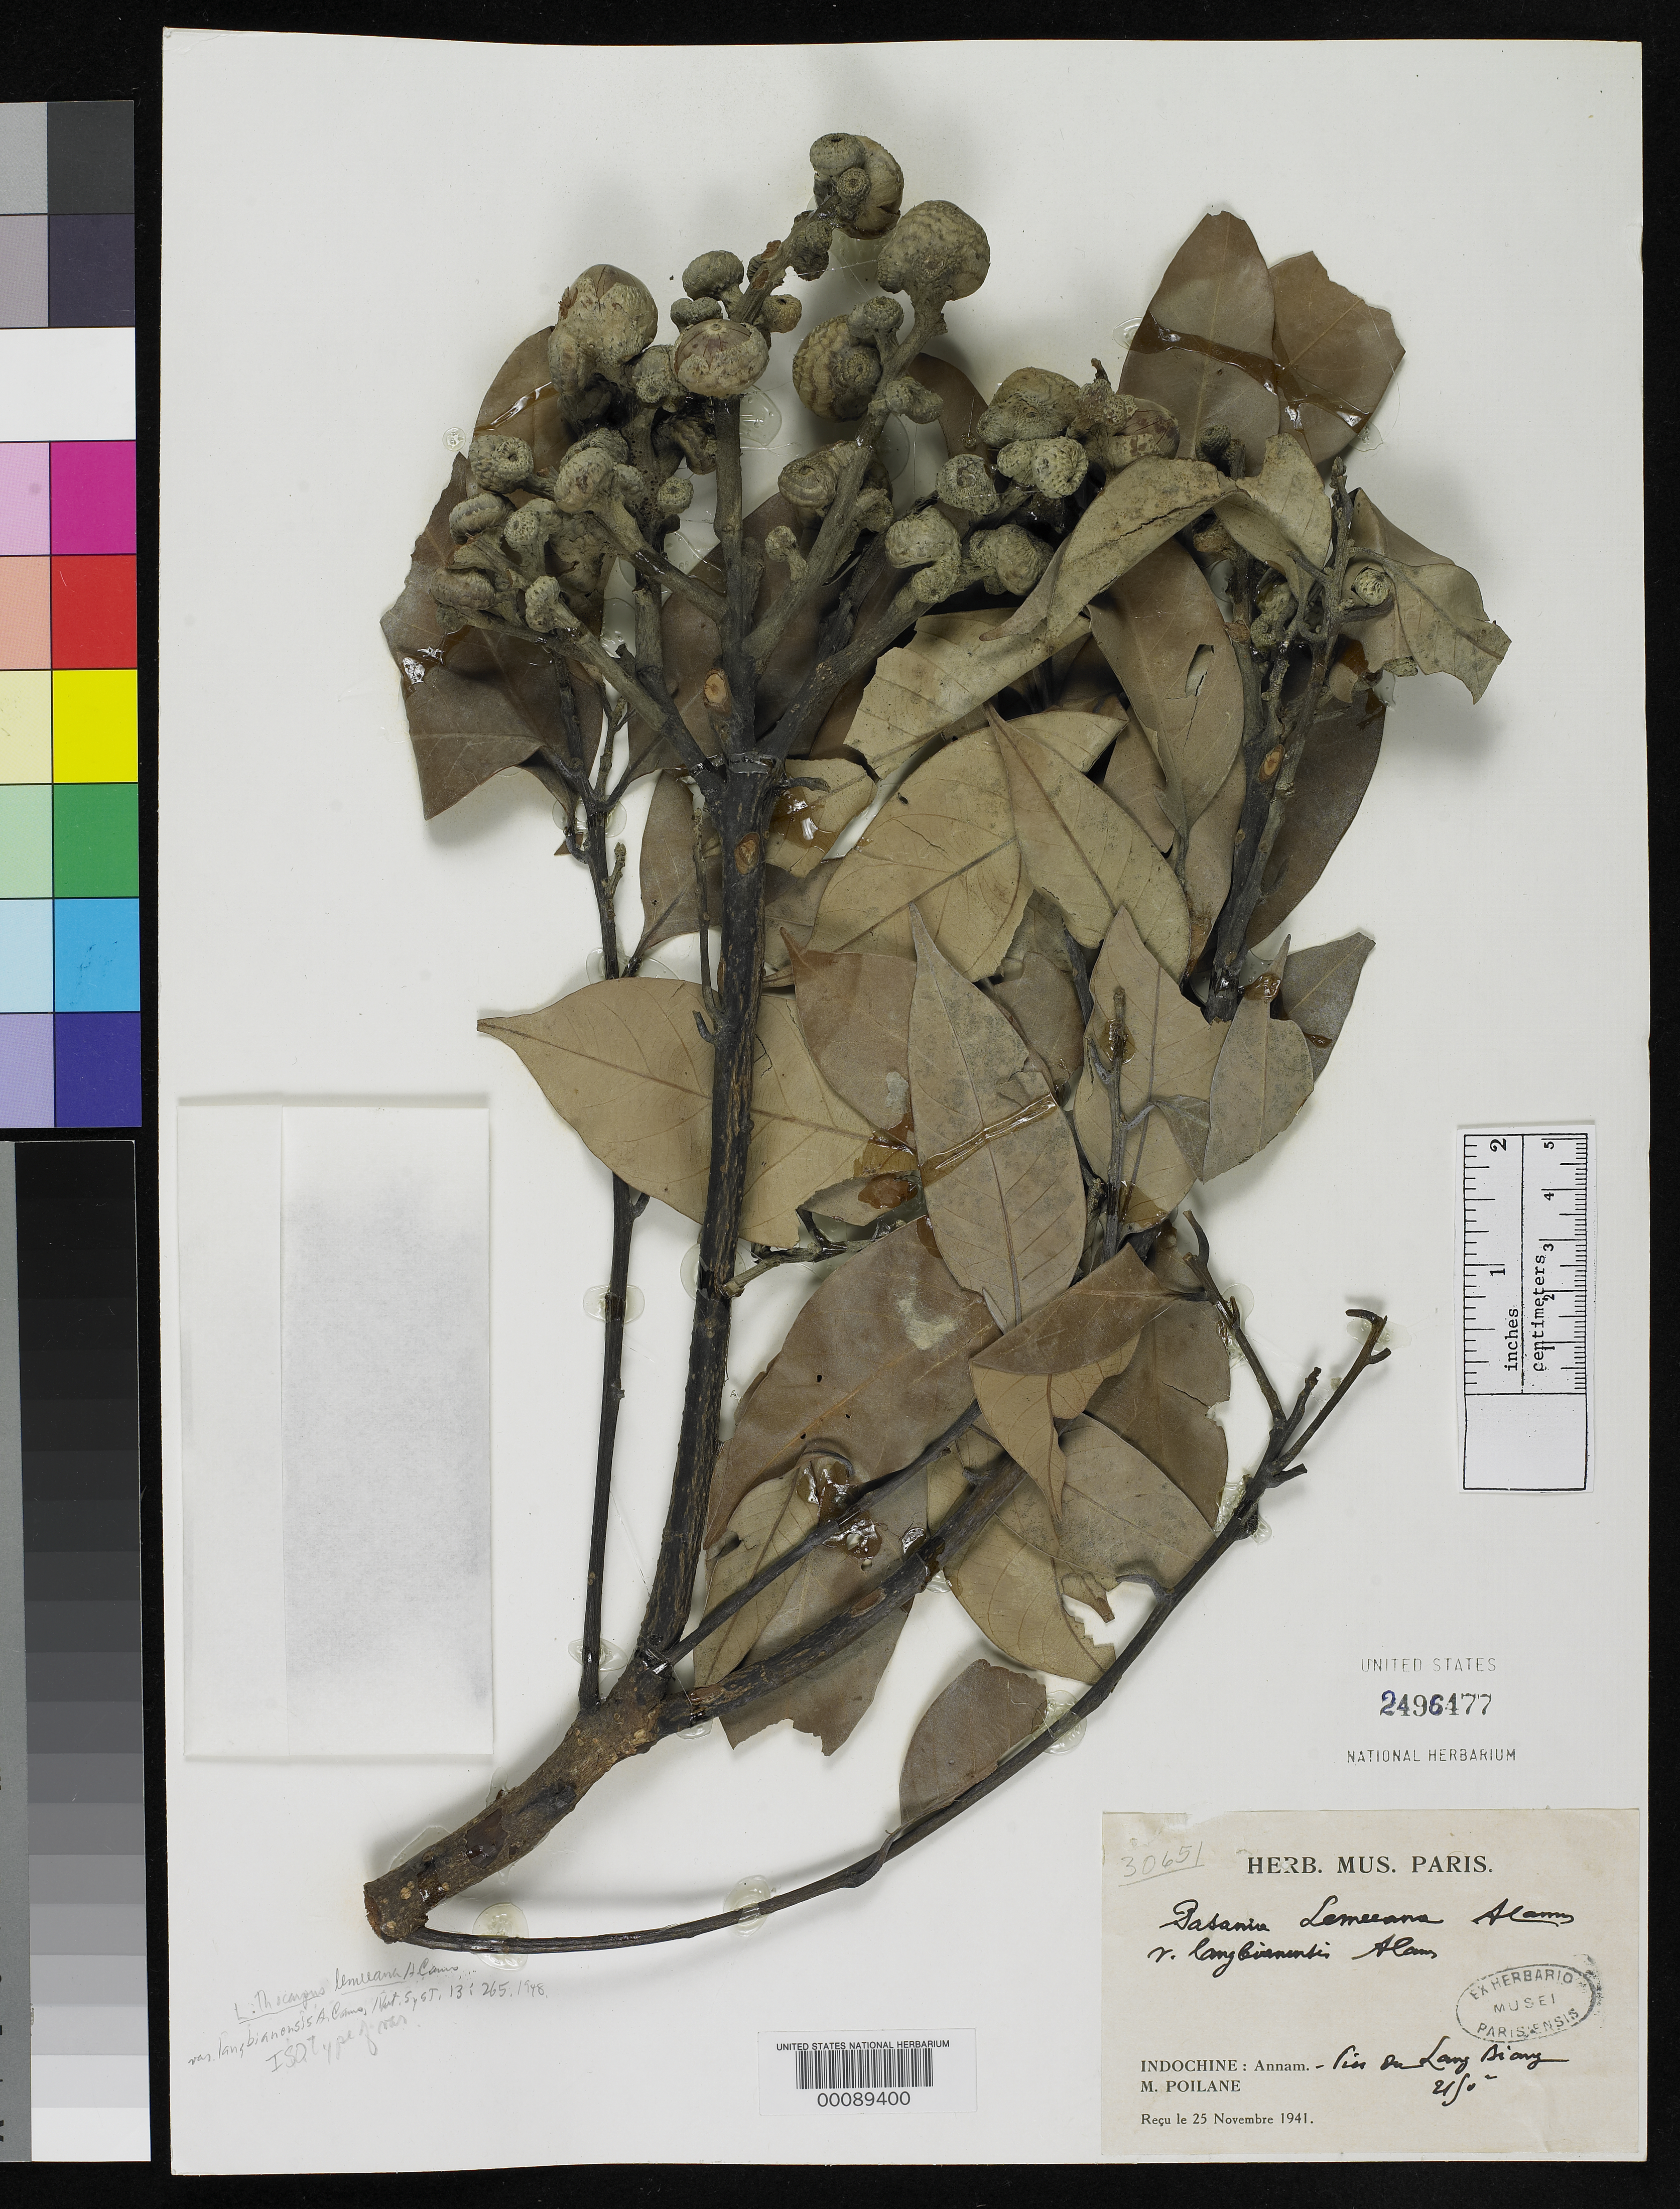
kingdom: Plantae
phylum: Tracheophyta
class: Magnoliopsida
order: Fagales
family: Fagaceae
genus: Lithocarpus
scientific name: Lithocarpus lemeeanus var. langbianensis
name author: A. Camus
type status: Isotype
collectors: E. Poilane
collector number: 30651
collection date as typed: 25 Nov 1941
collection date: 1941-11-25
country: Vietnam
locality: Lang Biang.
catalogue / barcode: US 2496477